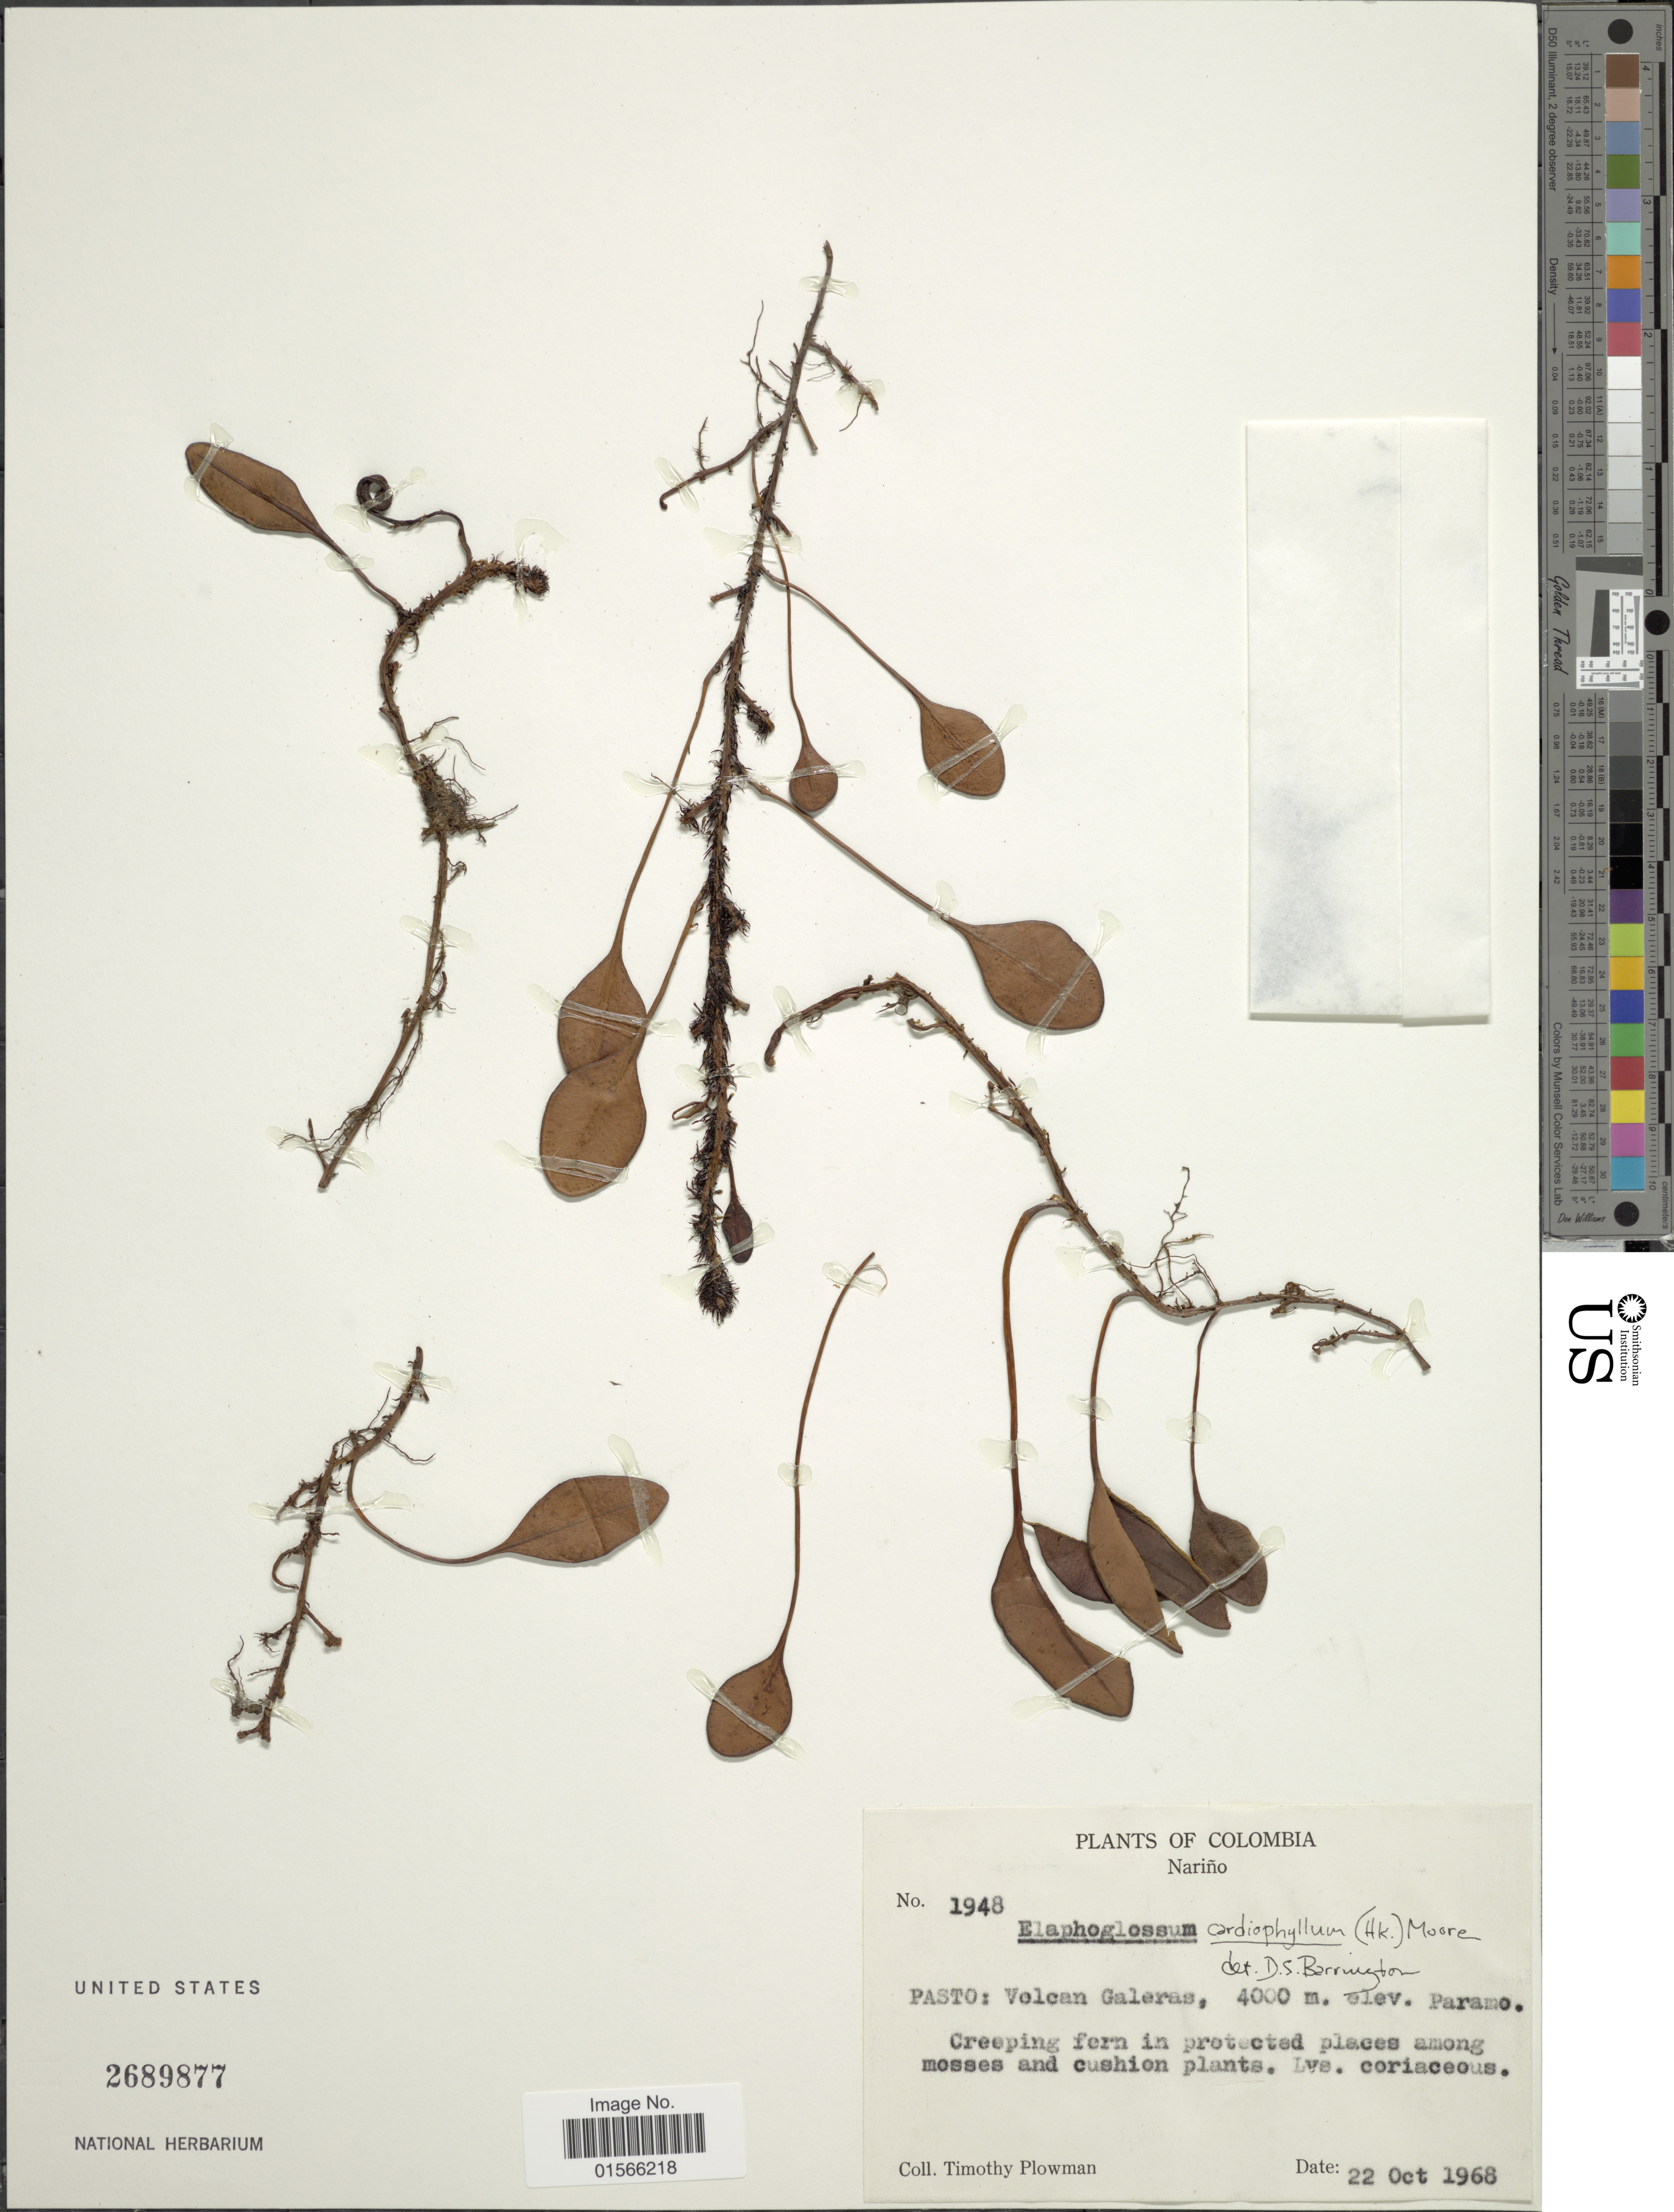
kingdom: Plantae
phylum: Tracheophyta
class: Polypodiopsida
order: Polypodiales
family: Dryopteridaceae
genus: Elaphoglossum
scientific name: Elaphoglossum cardiophyllum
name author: (Hook.) T. Moore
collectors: T. Plowman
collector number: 1948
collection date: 1968-10-22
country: Colombia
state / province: Nariño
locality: Pasto: Volcan Galeras. Paramo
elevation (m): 4000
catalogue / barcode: US 2689877